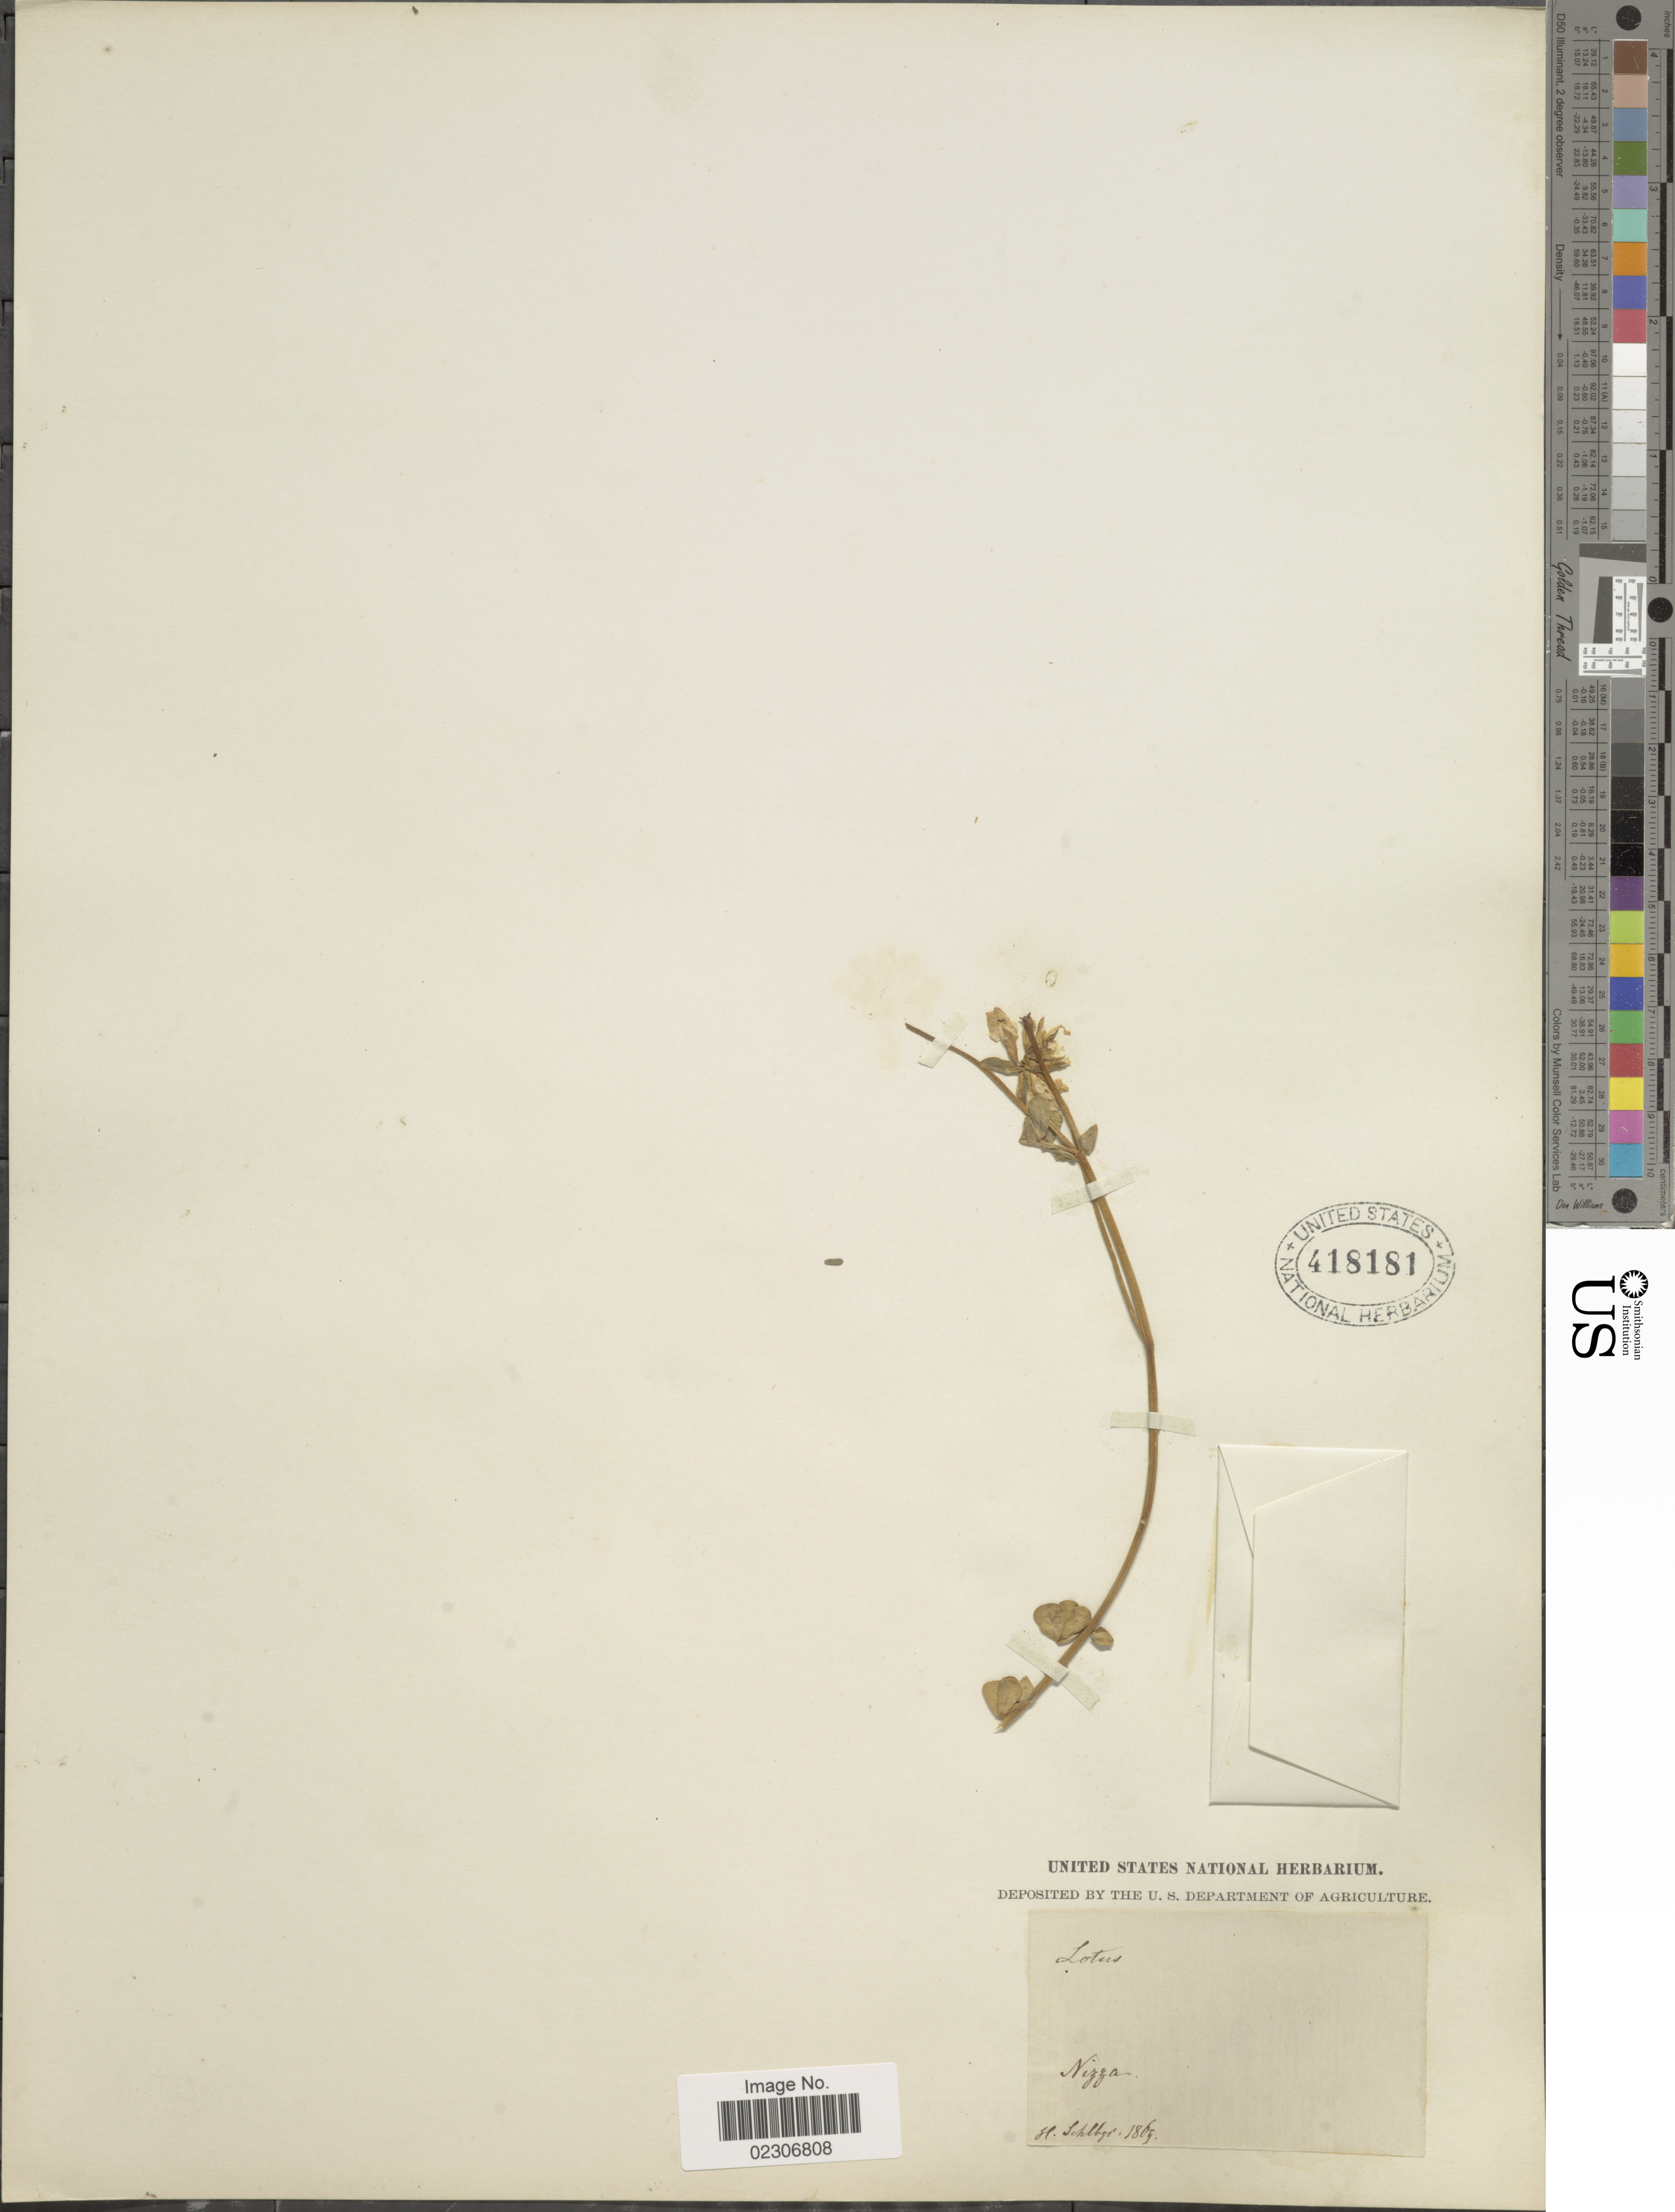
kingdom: Plantae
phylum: Tracheophyta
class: Magnoliopsida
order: Fabales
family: Fabaceae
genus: Lotus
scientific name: Lotus sp.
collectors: H. Schlbgr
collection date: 1869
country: France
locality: Nizza.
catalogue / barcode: US 418181